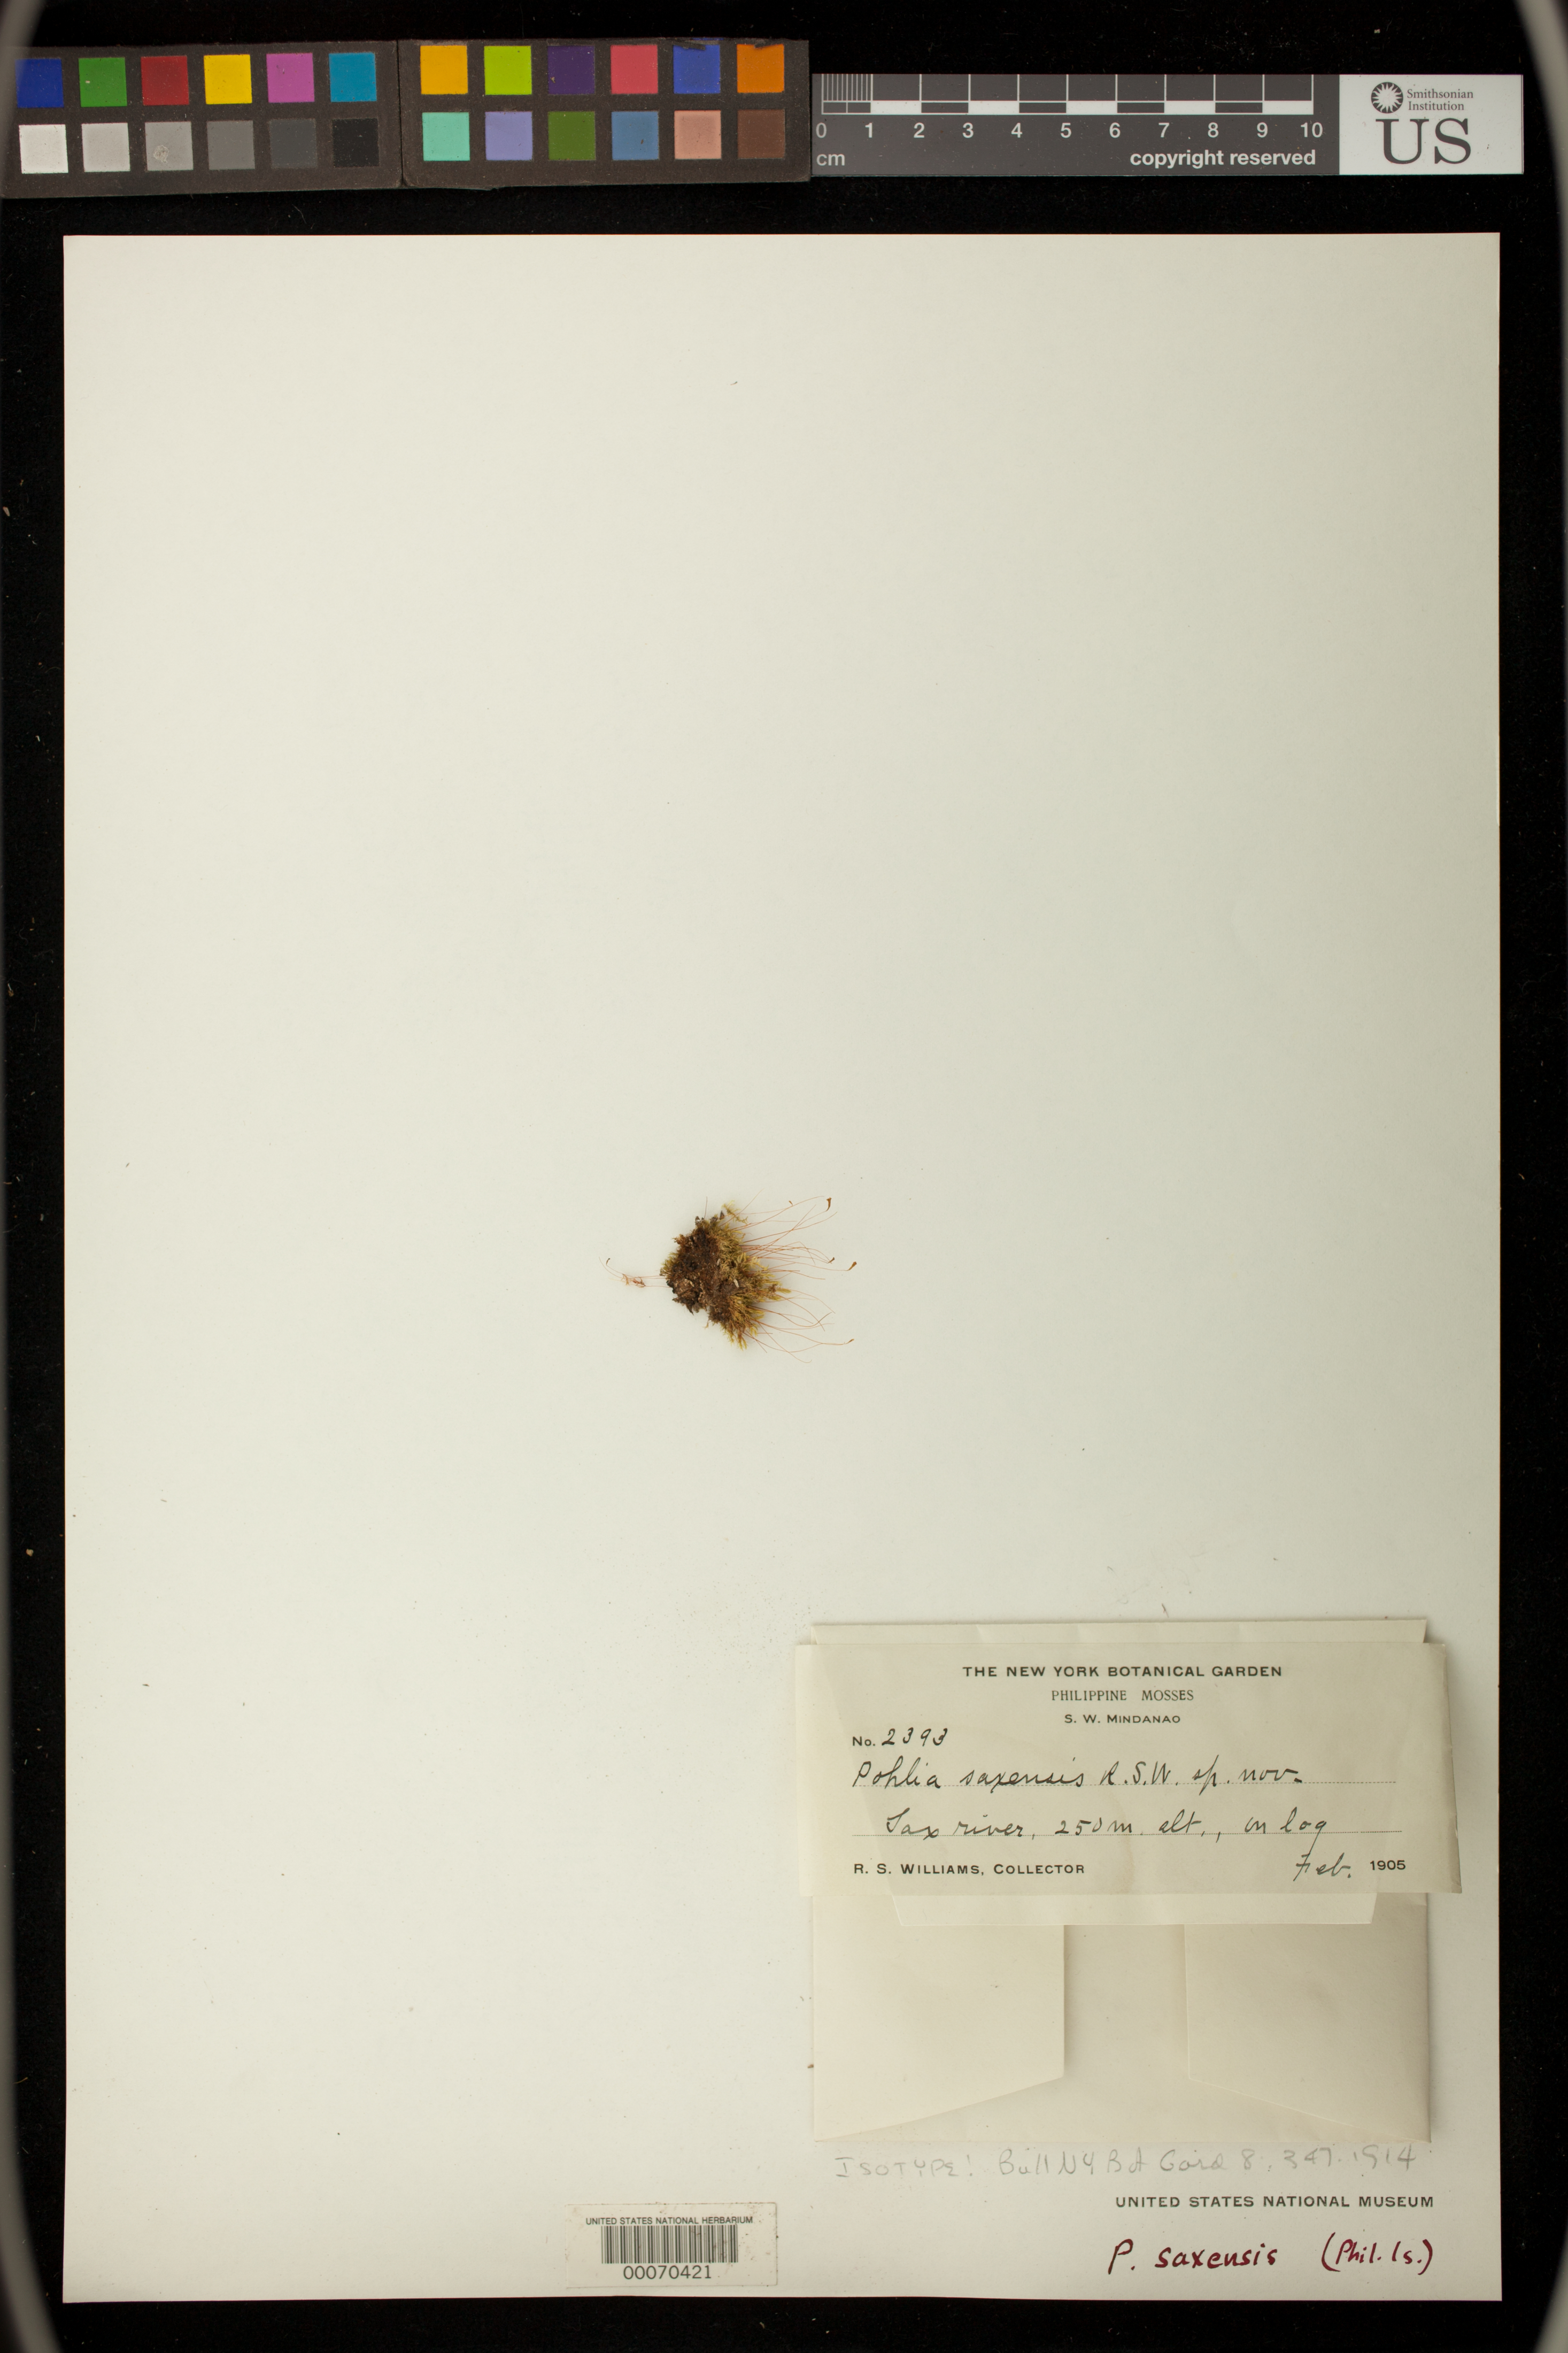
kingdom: Plantae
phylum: Bryophyta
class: Bryopsida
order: Bryales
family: Mniaceae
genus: Pohlia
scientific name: Pohlia saxensis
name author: R.S. Williams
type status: Isotype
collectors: R. S. Williams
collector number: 2393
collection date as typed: Feb 1905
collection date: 1905-02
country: Philippines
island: Mindanao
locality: Sax River.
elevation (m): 250